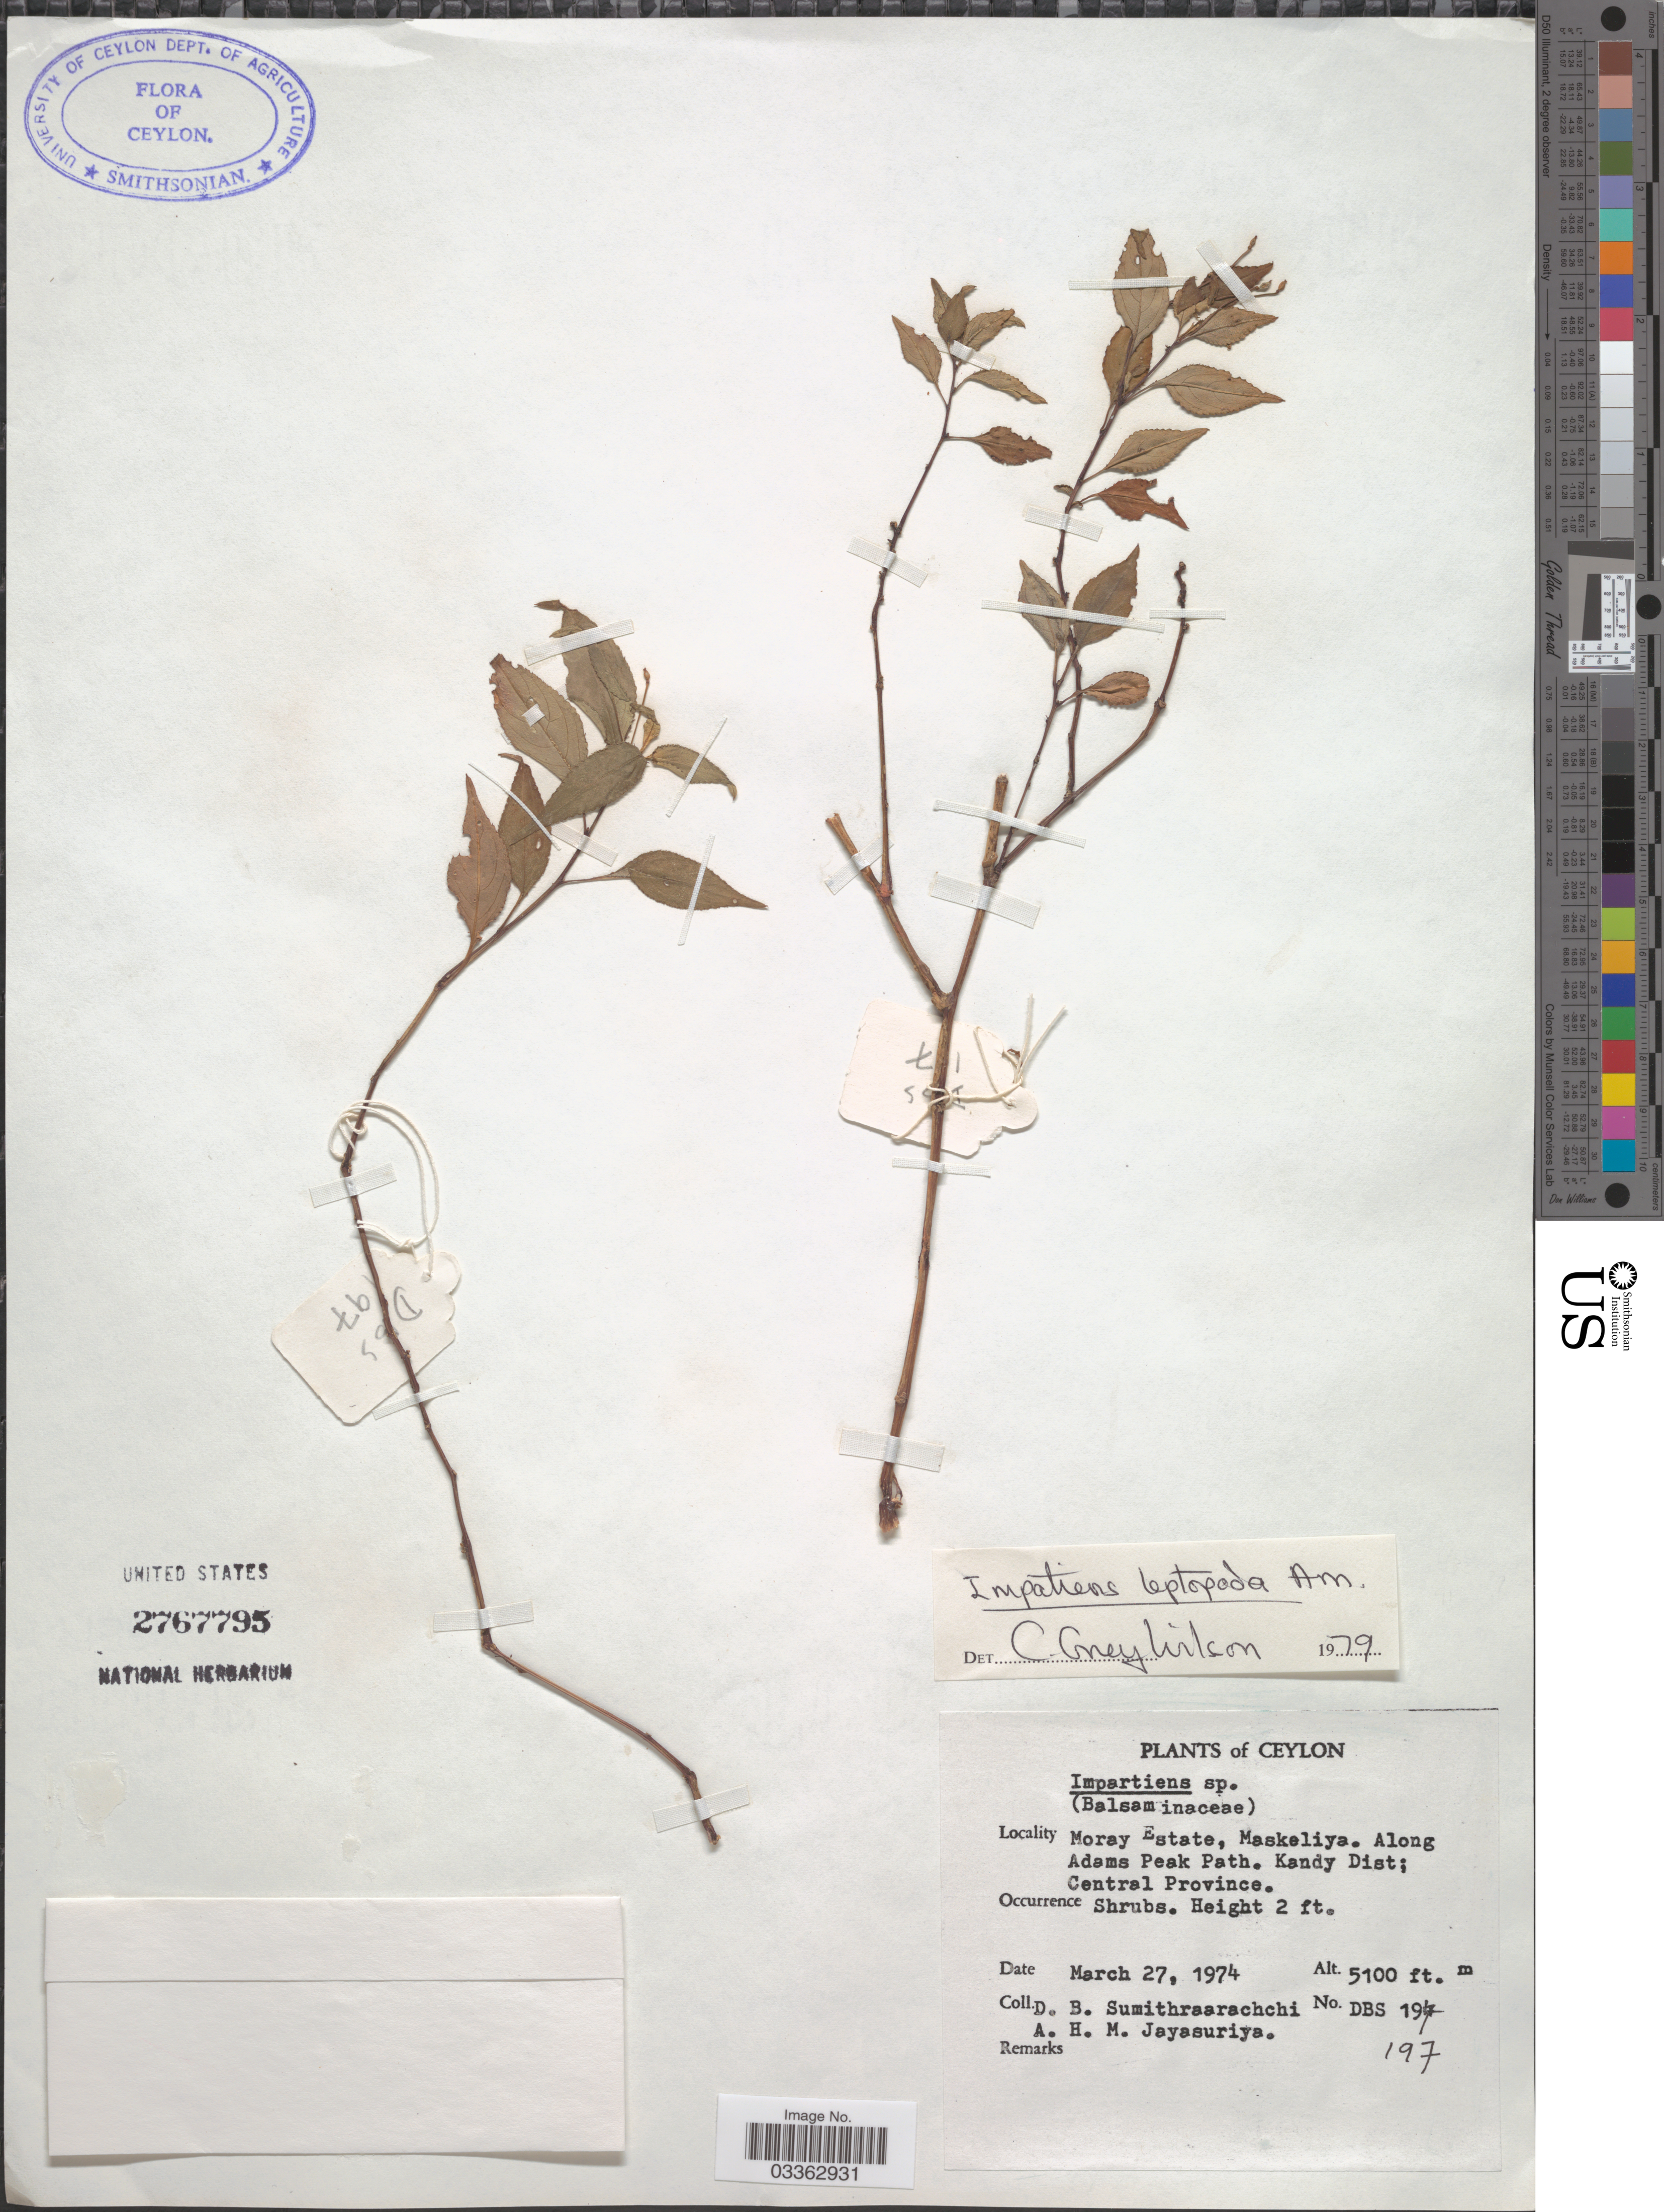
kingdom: Plantae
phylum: Tracheophyta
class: Magnoliopsida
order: Ericales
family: Balsaminaceae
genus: Impatiens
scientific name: Impatiens leptopoda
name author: Arn.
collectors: D. B. Sumithraarachchi & A. H. Jayasuriya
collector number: DBS 197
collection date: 1974-03-27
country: Sri Lanka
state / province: Central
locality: Ceylon. Moray Estate, Maskeliya. Along Adams Peak Path. Kandy Dist.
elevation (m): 1554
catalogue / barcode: US 2767795